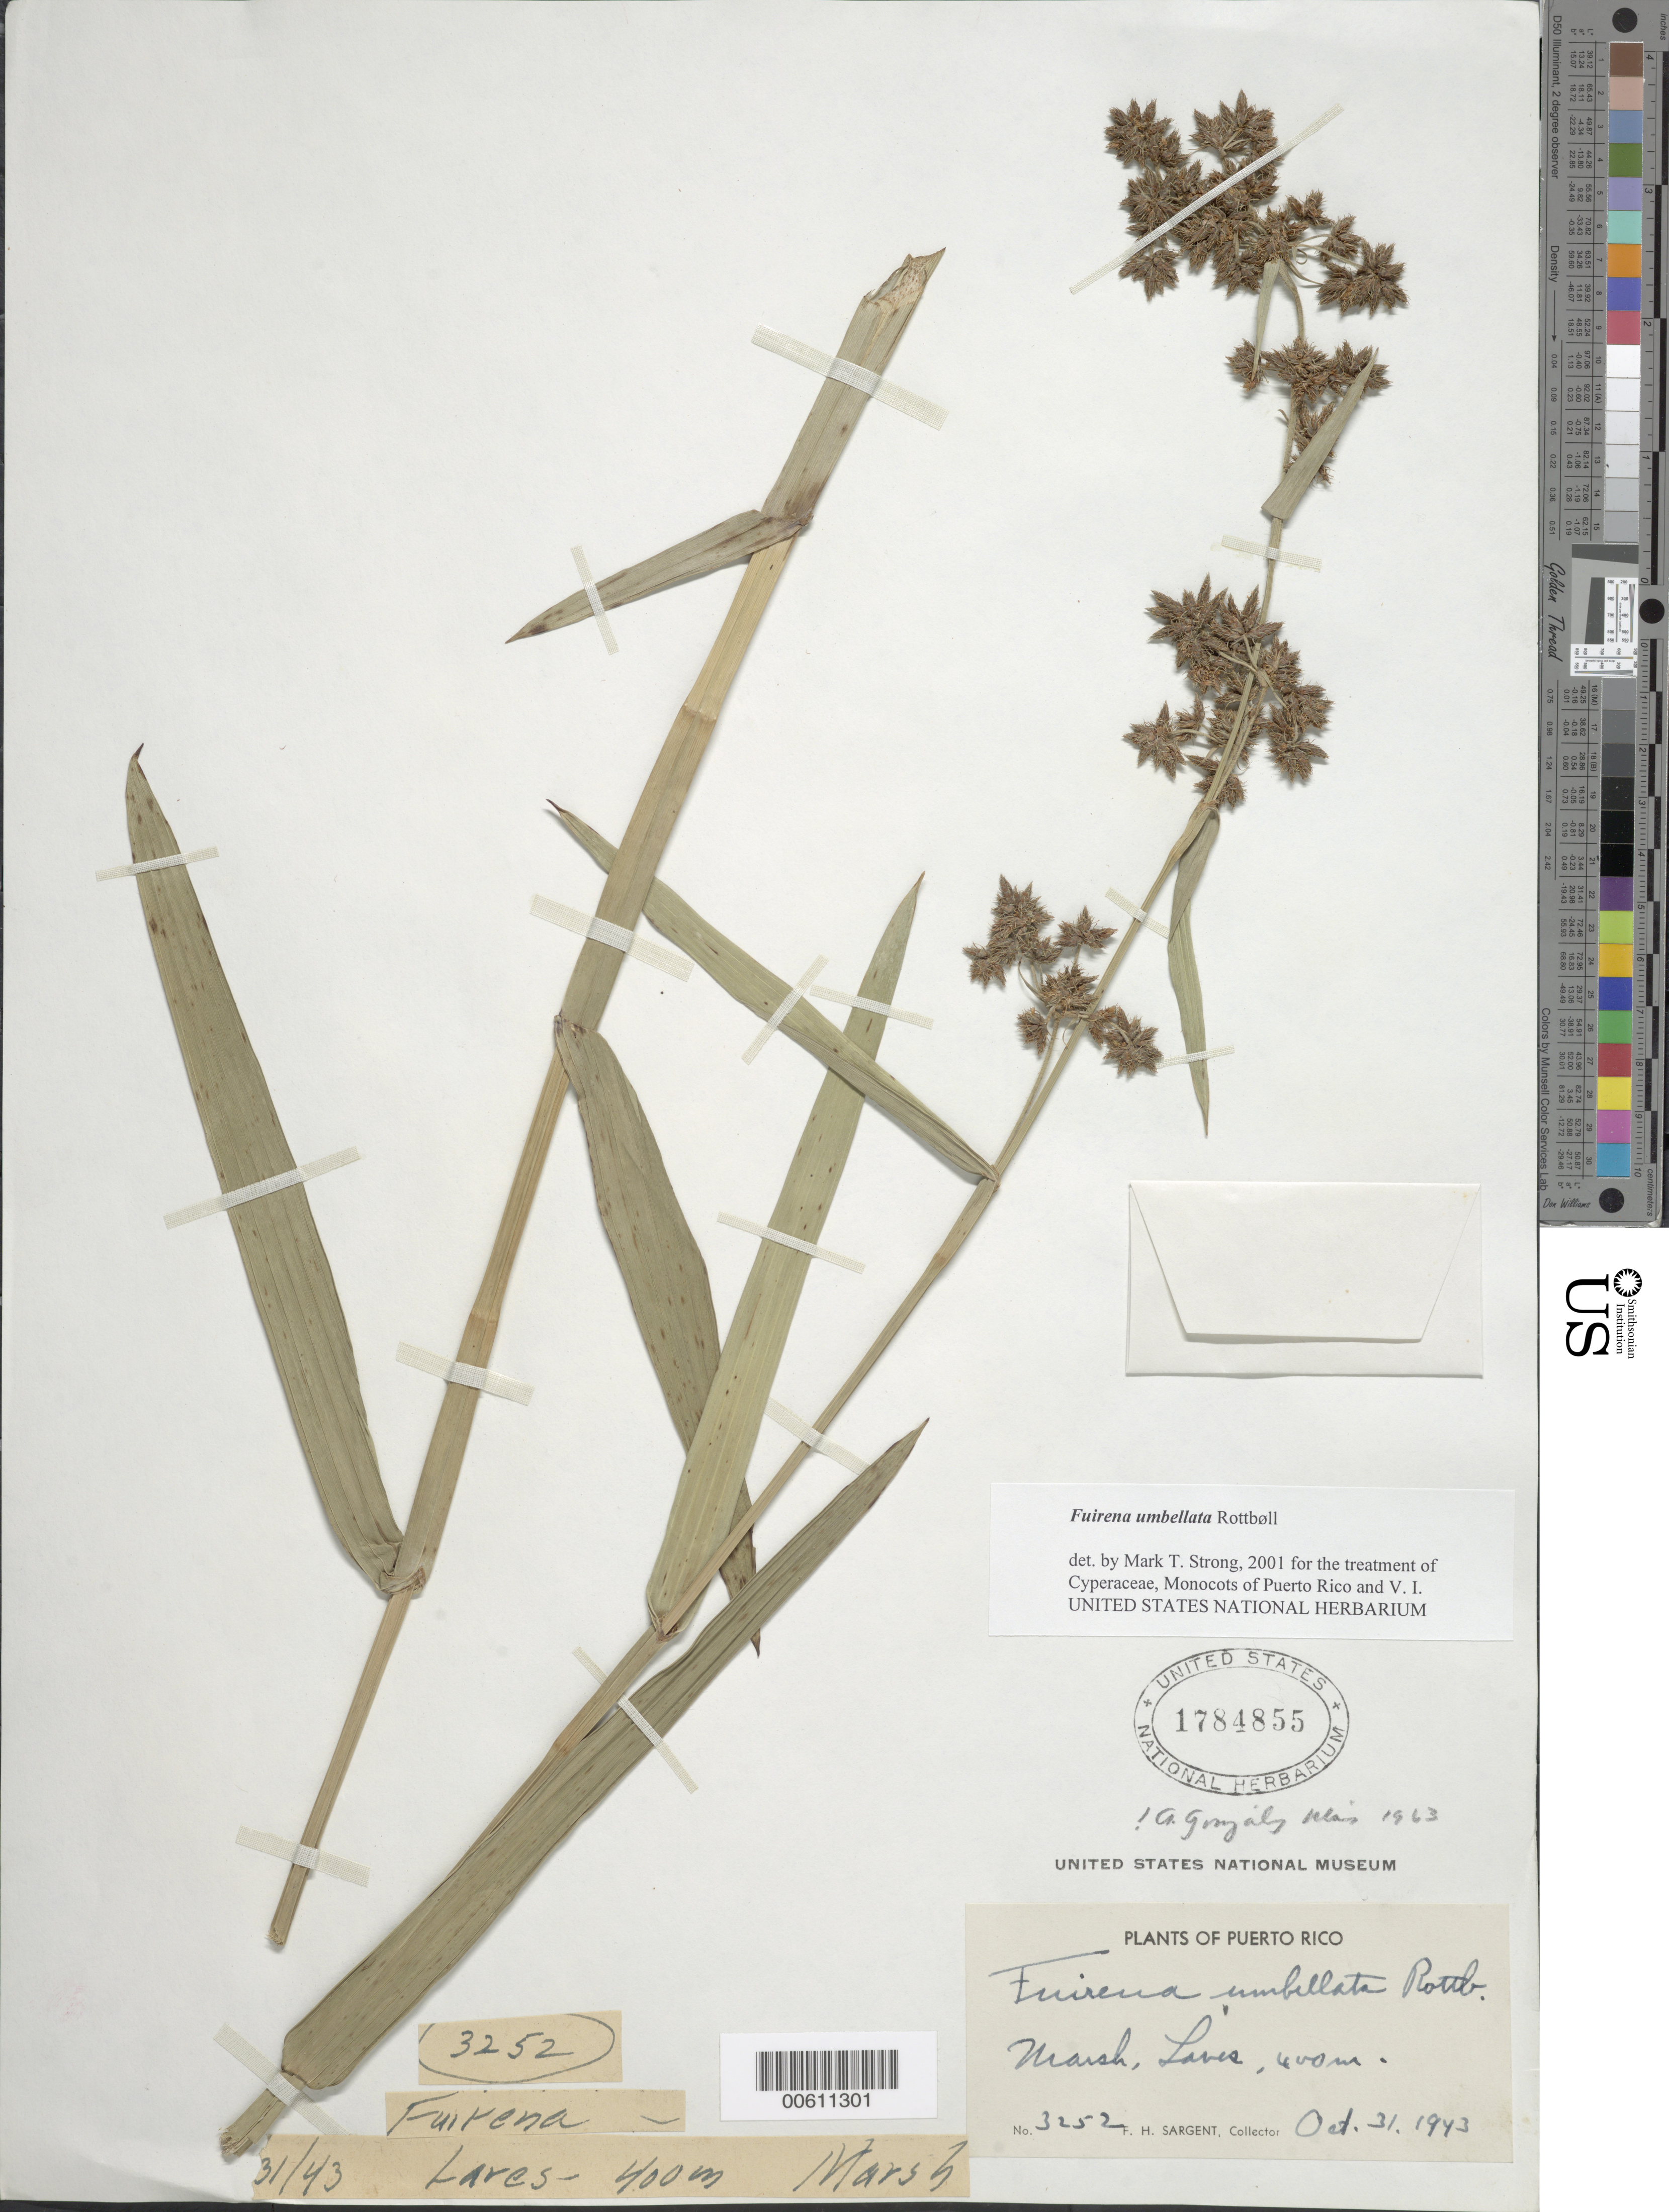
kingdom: Plantae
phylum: Tracheophyta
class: Liliopsida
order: Poales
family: Cyperaceae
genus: Fuirena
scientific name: Fuirena umbellata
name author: Rottb.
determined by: Strong, M. T., (US), Smithsonian Institution - National Museum of Natural History (UNITED STATES)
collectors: F. H. Sargent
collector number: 3252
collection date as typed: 31 Oct 1943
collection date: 1943-10-31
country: Puerto Rico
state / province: Lares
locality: Lares.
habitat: Marsh.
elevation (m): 400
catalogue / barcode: US 1784855